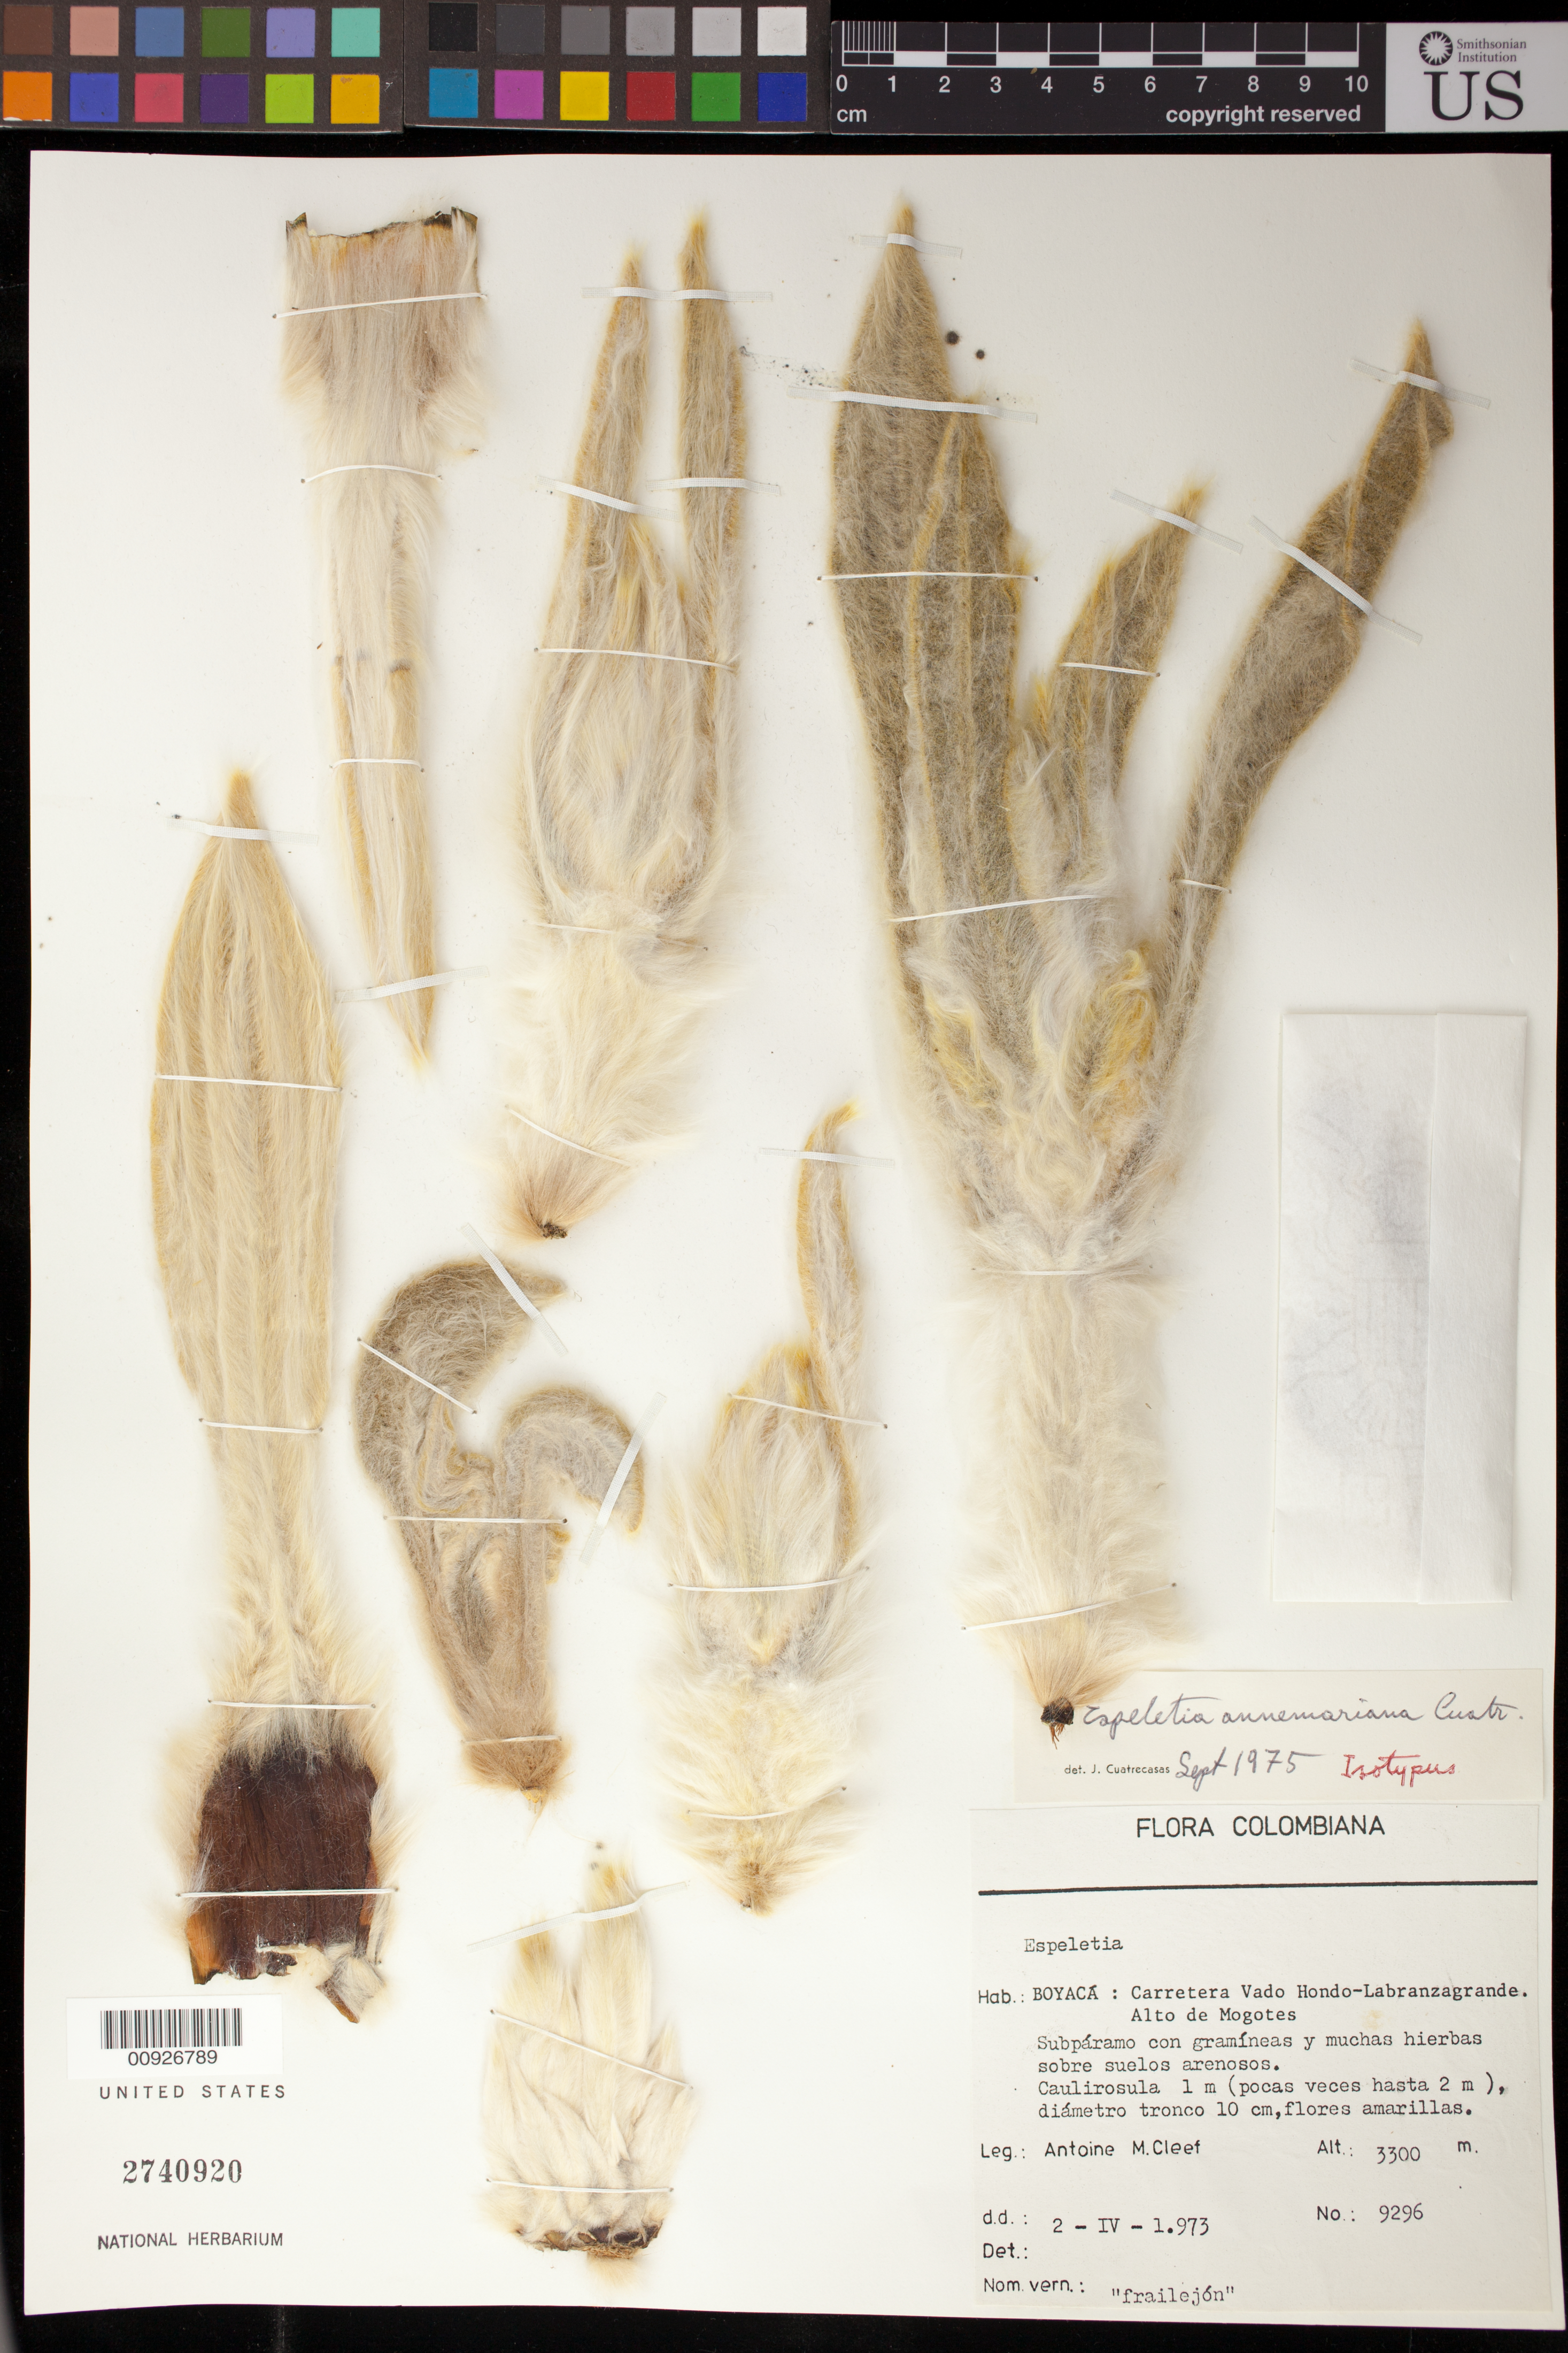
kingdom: Plantae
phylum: Tracheophyta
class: Magnoliopsida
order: Asterales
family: Asteraceae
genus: Espeletia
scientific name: Espeletia annemariana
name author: Cuatrec.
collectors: A. M. Cleef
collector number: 9296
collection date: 1973-04-02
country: Colombia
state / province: Boyacá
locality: Carretera Vado Hondo-Labranzagrande. Alto de Mogotes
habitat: Subpáramo con gramíneas y muchas hierbas sobre suelos arenosos.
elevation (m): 3300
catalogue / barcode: US 2740920